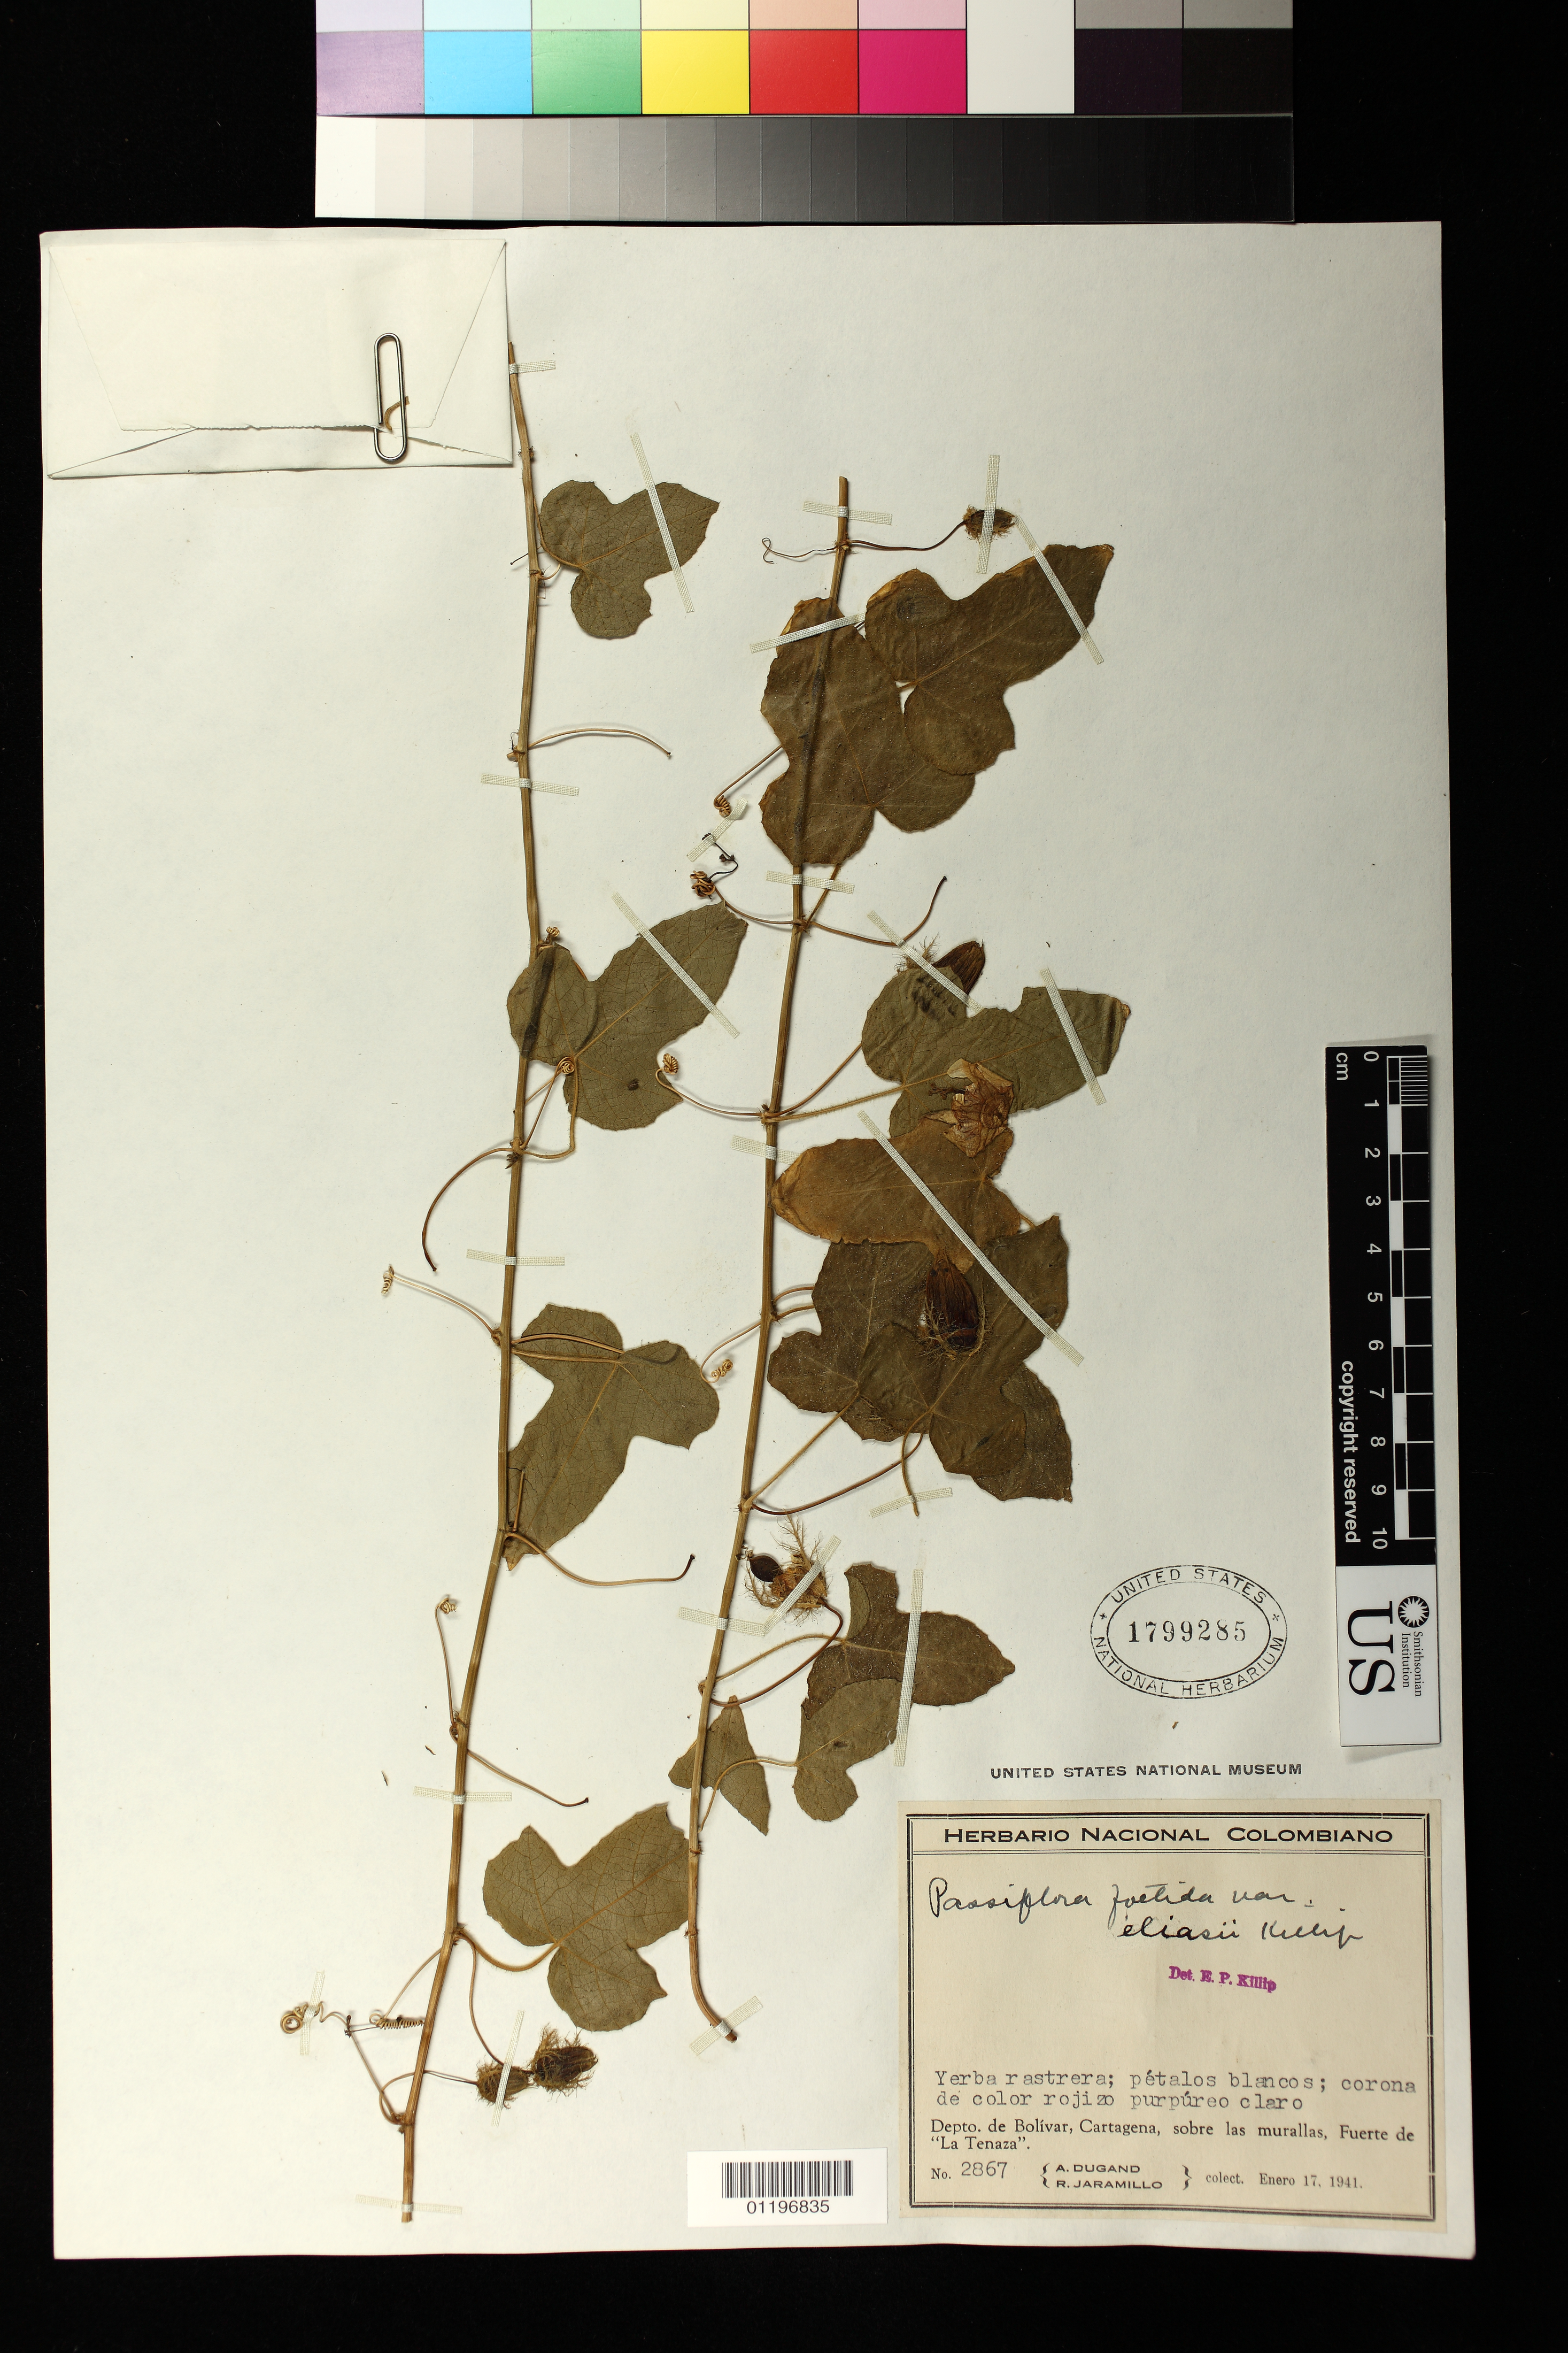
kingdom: Plantae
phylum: Tracheophyta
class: Magnoliopsida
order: Malpighiales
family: Passifloraceae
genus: Passiflora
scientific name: Passiflora foetida var. eliasii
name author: Killip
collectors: A. Dugand G. & R. Jaramillo M.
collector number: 2867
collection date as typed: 17 Jan 1941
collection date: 1941-01-17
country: Colombia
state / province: Bolívar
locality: Depto. de Bolivar, Cartagena, sobre las murallas. Fuerte de "La Tenaza".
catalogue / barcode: US 1799285